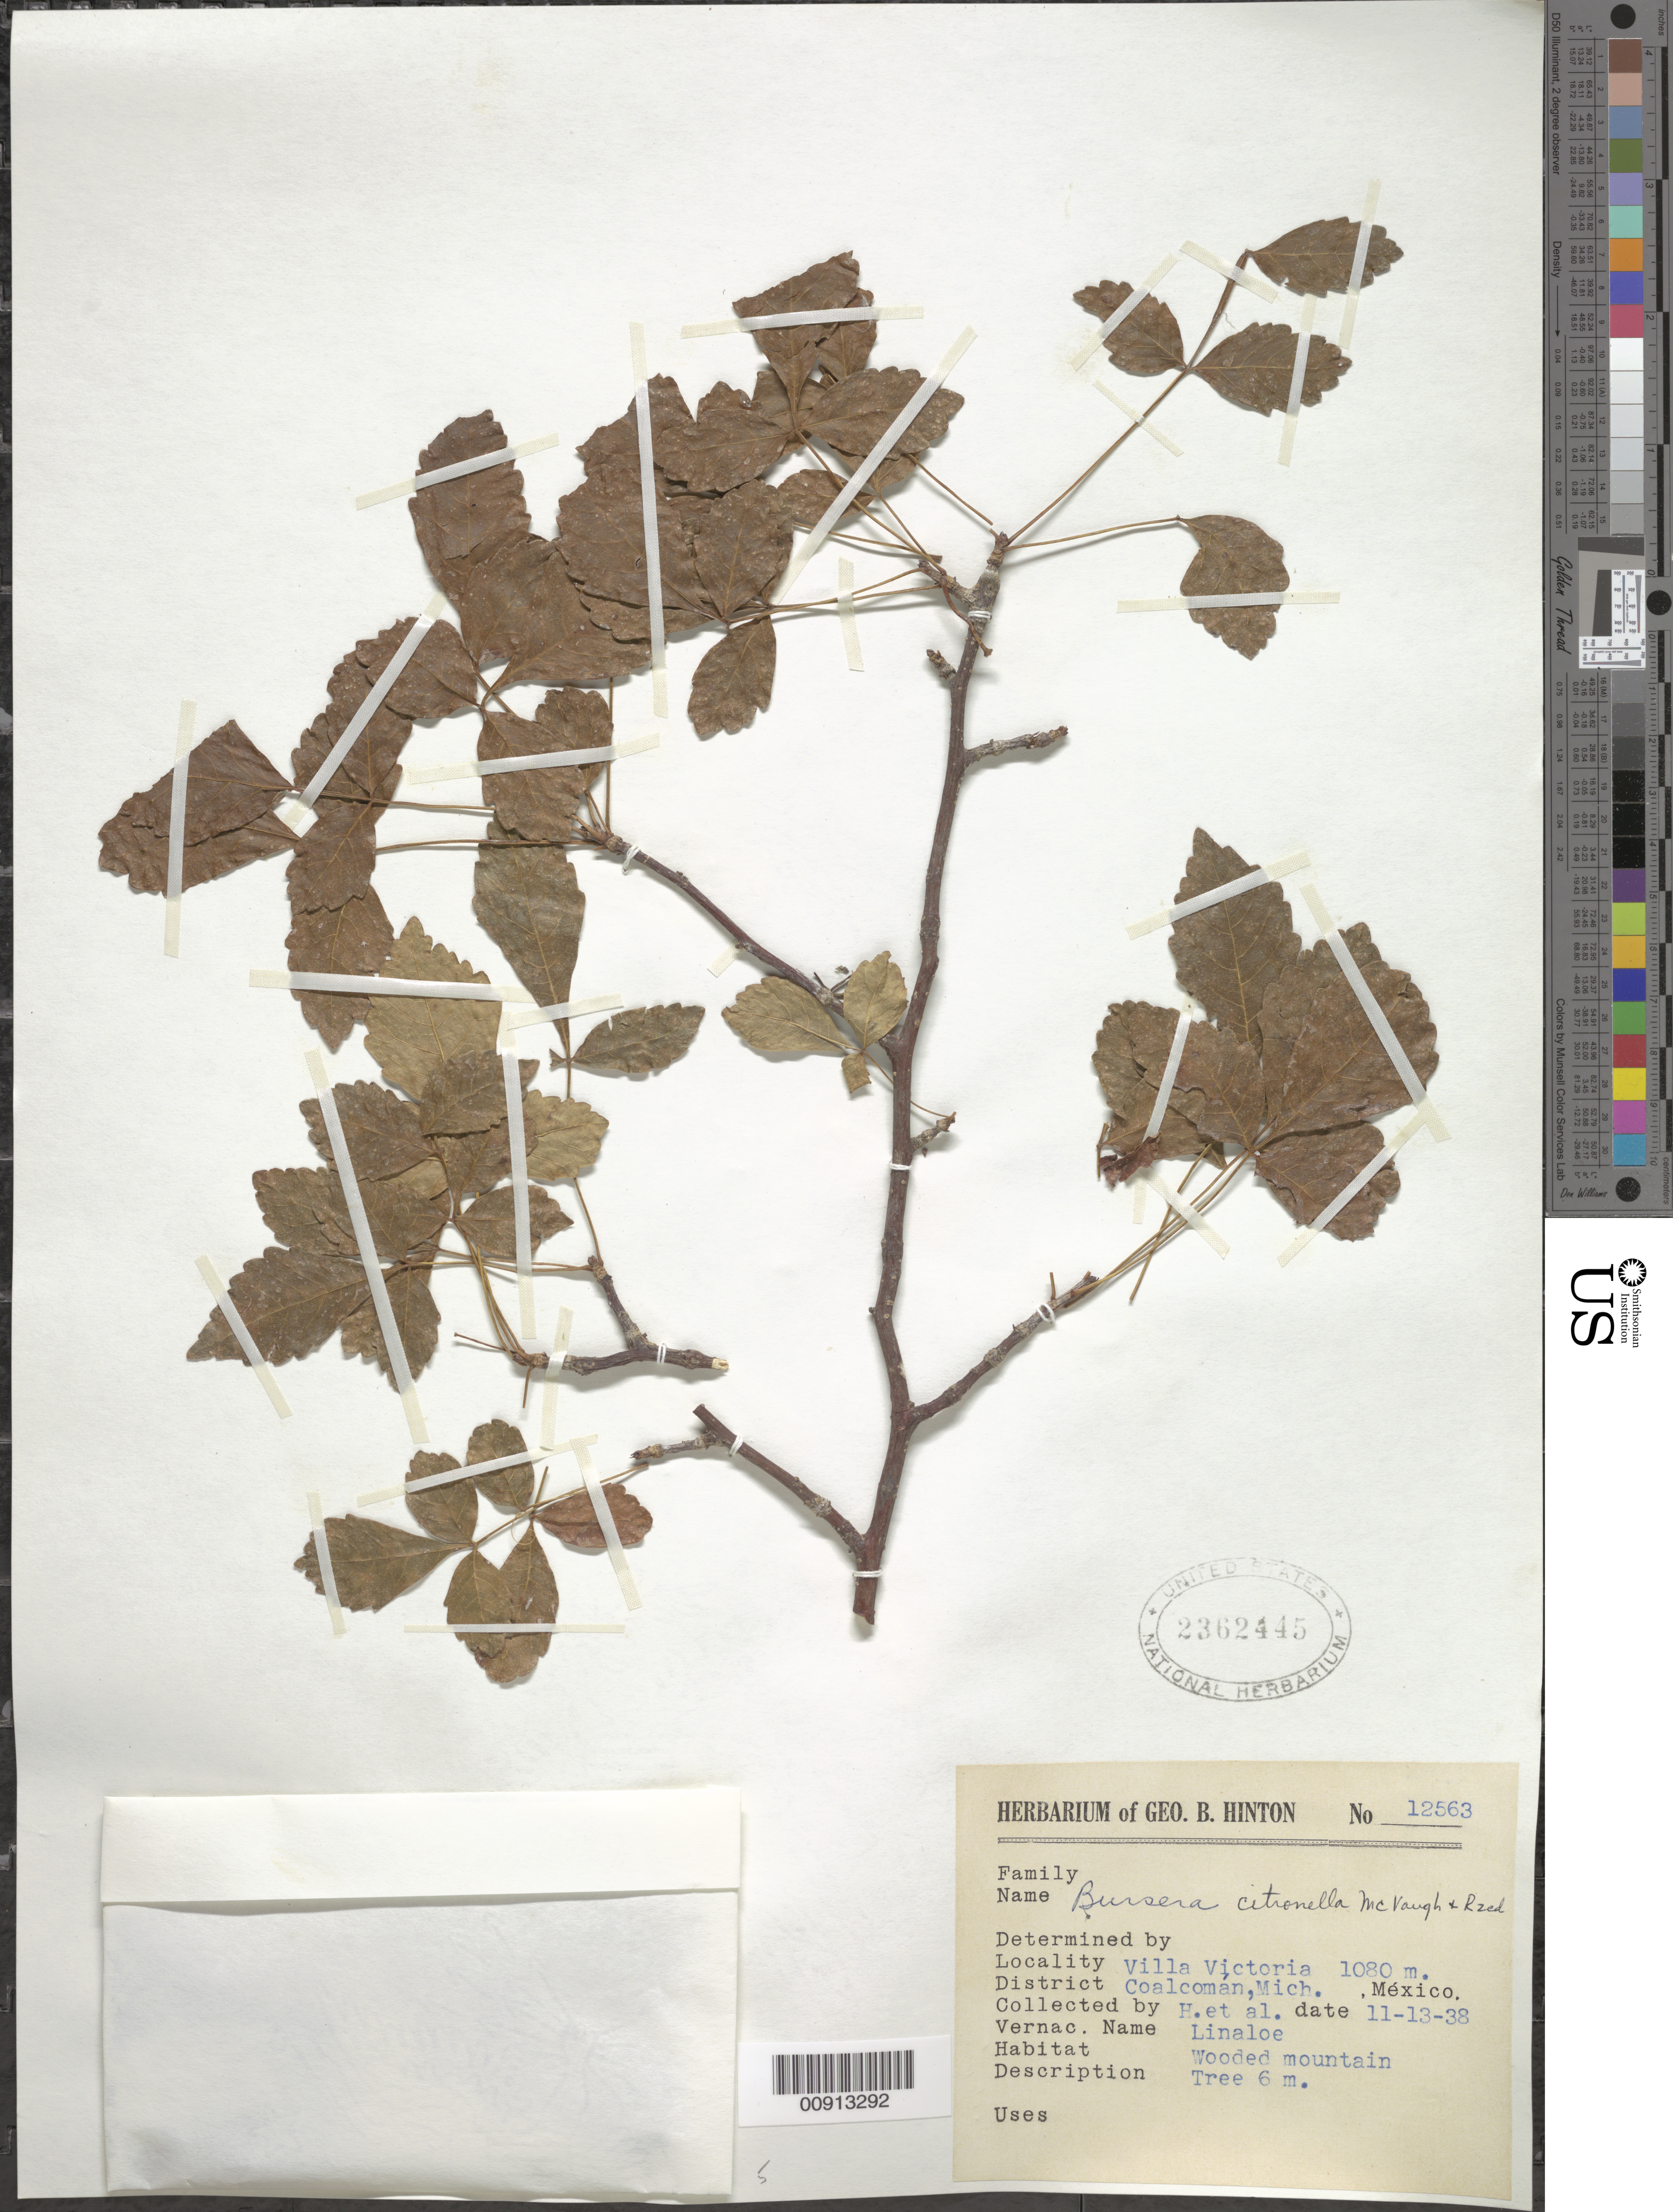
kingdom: Plantae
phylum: Tracheophyta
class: Magnoliopsida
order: Sapindales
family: Burseraceae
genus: Bursera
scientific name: Bursera citronella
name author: McVaugh & Rzed.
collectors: G. B. Hinton & et al.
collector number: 12563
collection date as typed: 13 Nov 1938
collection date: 1938-11-13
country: Mexico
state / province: Michoacán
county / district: Coalcomán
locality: Villa Victoria, District Coalcomán, Michoacán.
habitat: Wooded mountain.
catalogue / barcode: US 2362445